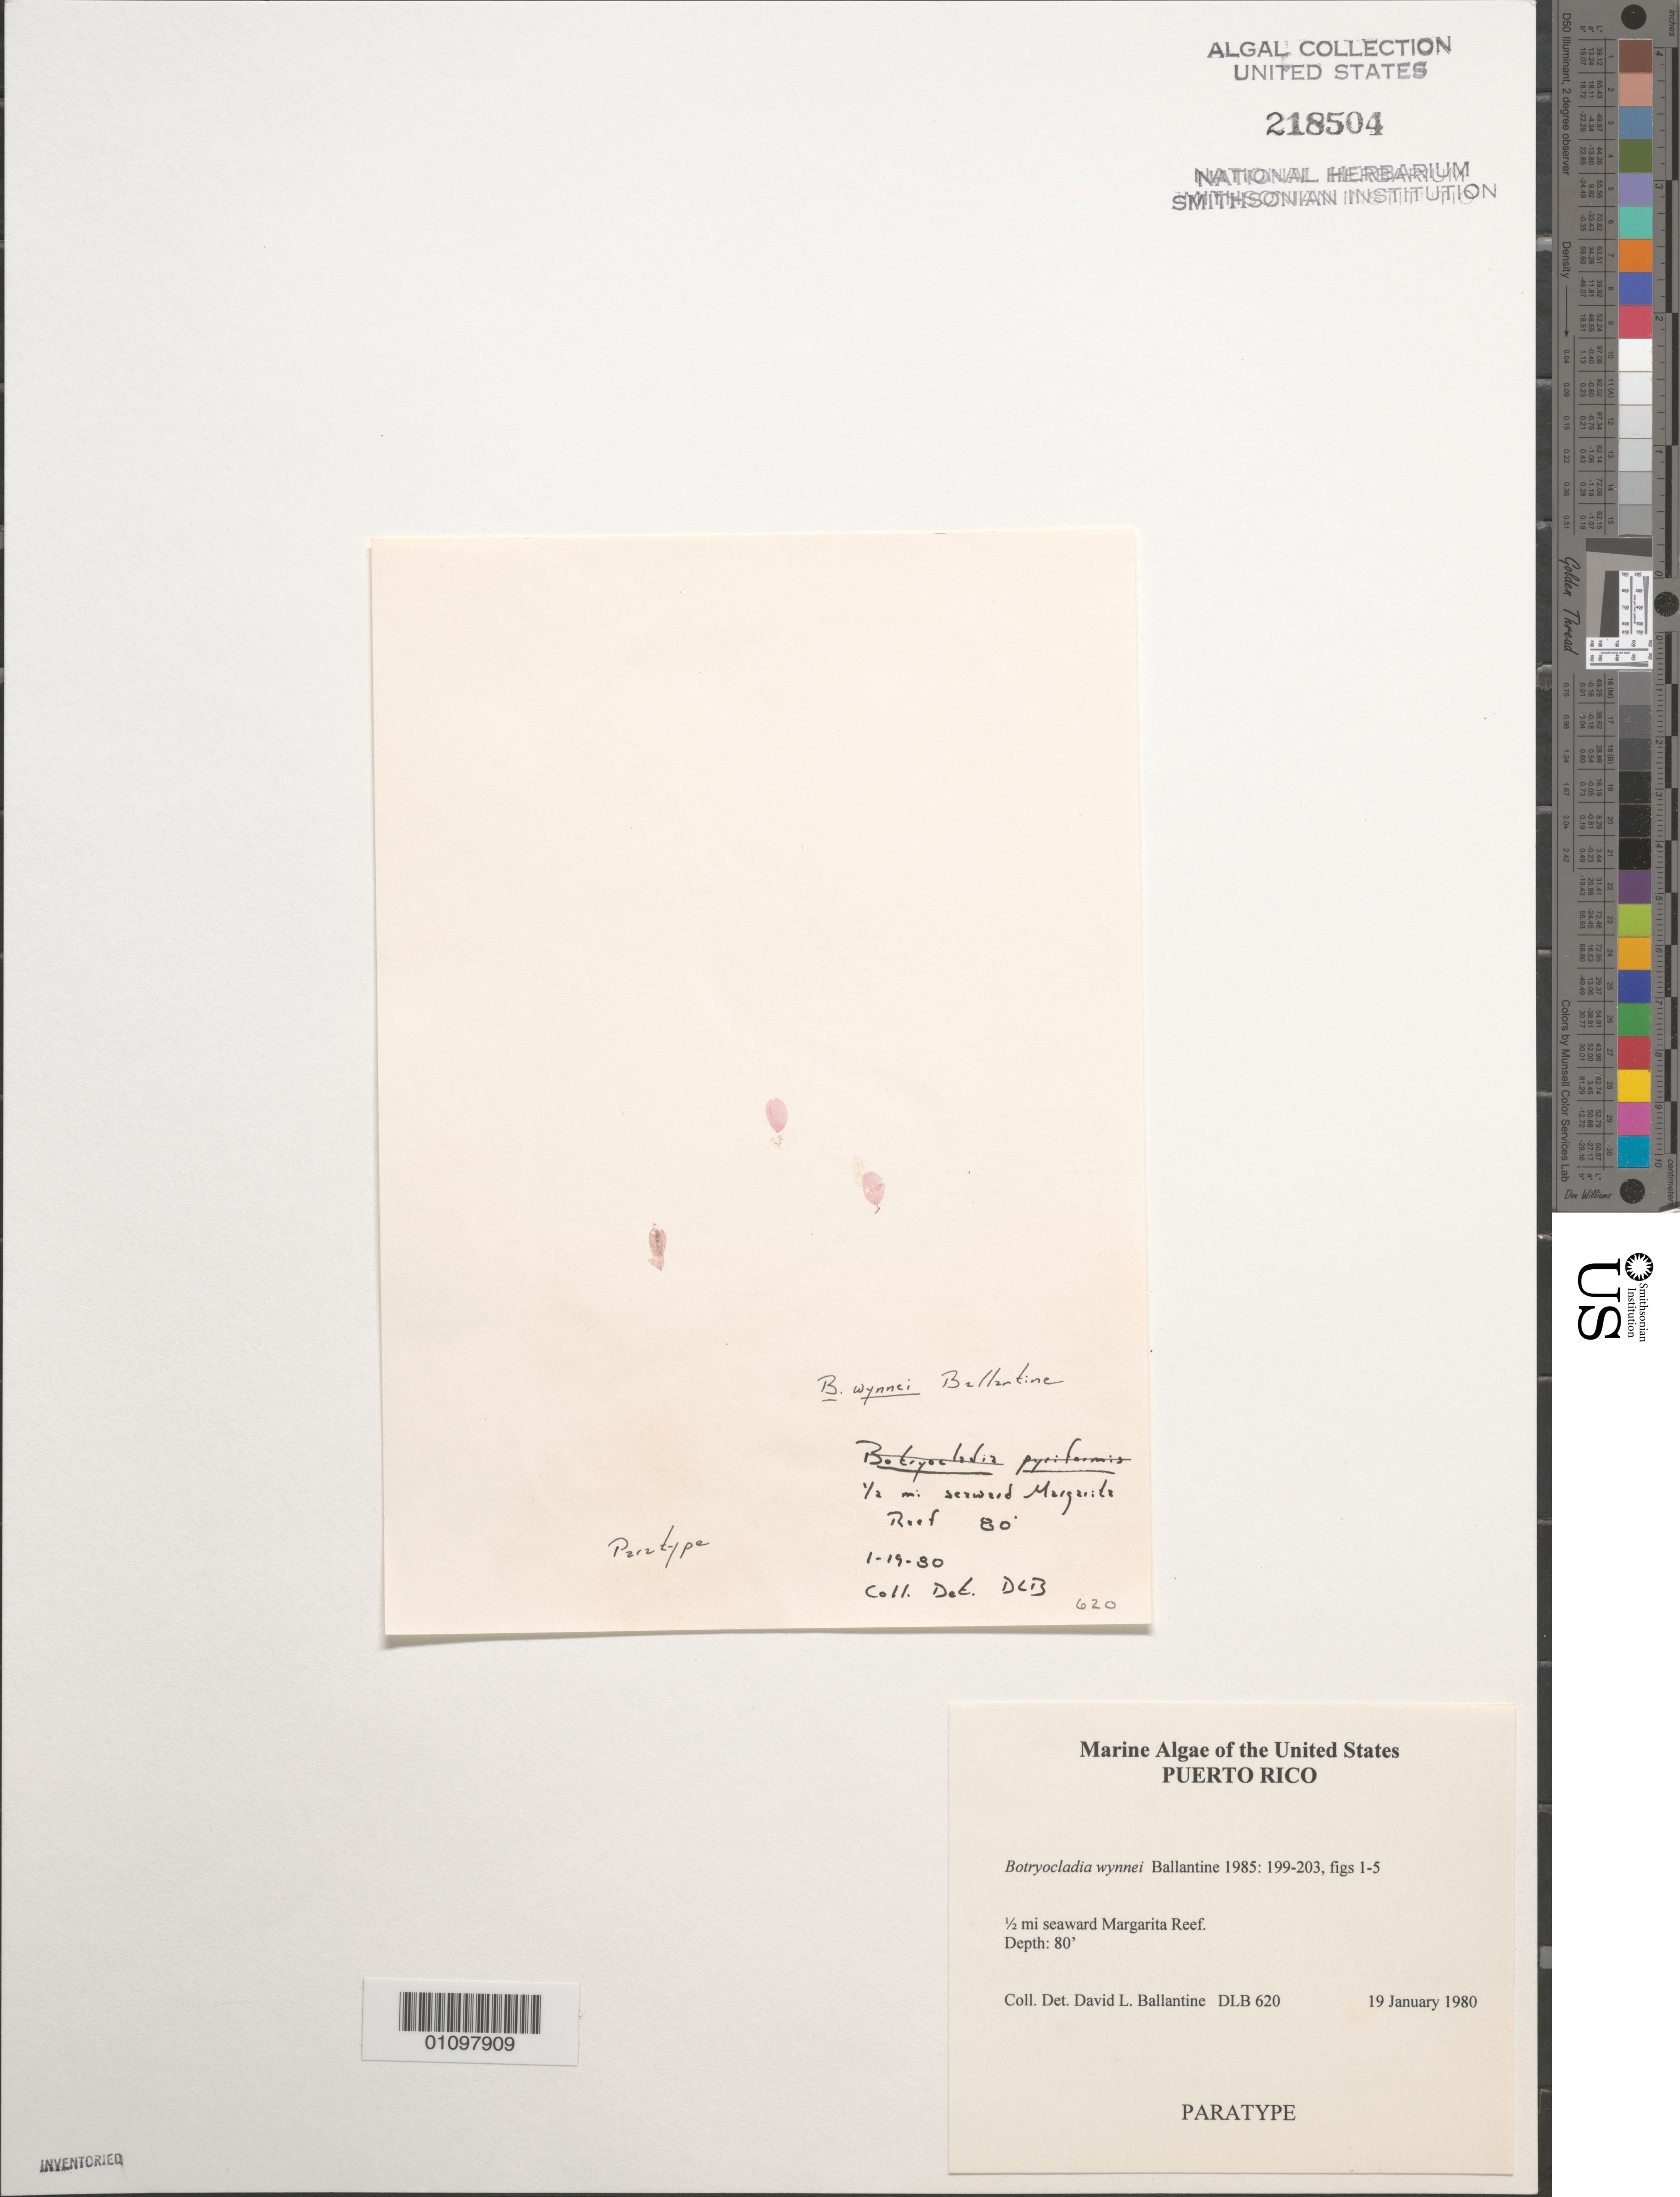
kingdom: Plantae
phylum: Rhodophyta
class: Florideophyceae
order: Rhodymeniales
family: Rhodymeniaceae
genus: Botryocladia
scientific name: Botryocladia wynnei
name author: D.L. Ballant.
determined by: Ballantine, D. L.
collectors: D.L. Ballantine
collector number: DLB 620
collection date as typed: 19 Jan 1980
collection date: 1980-01-19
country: Puerto Rico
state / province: Lajas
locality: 1/2 mile seaward Margarita Reef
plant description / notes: Paratype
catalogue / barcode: US 218504